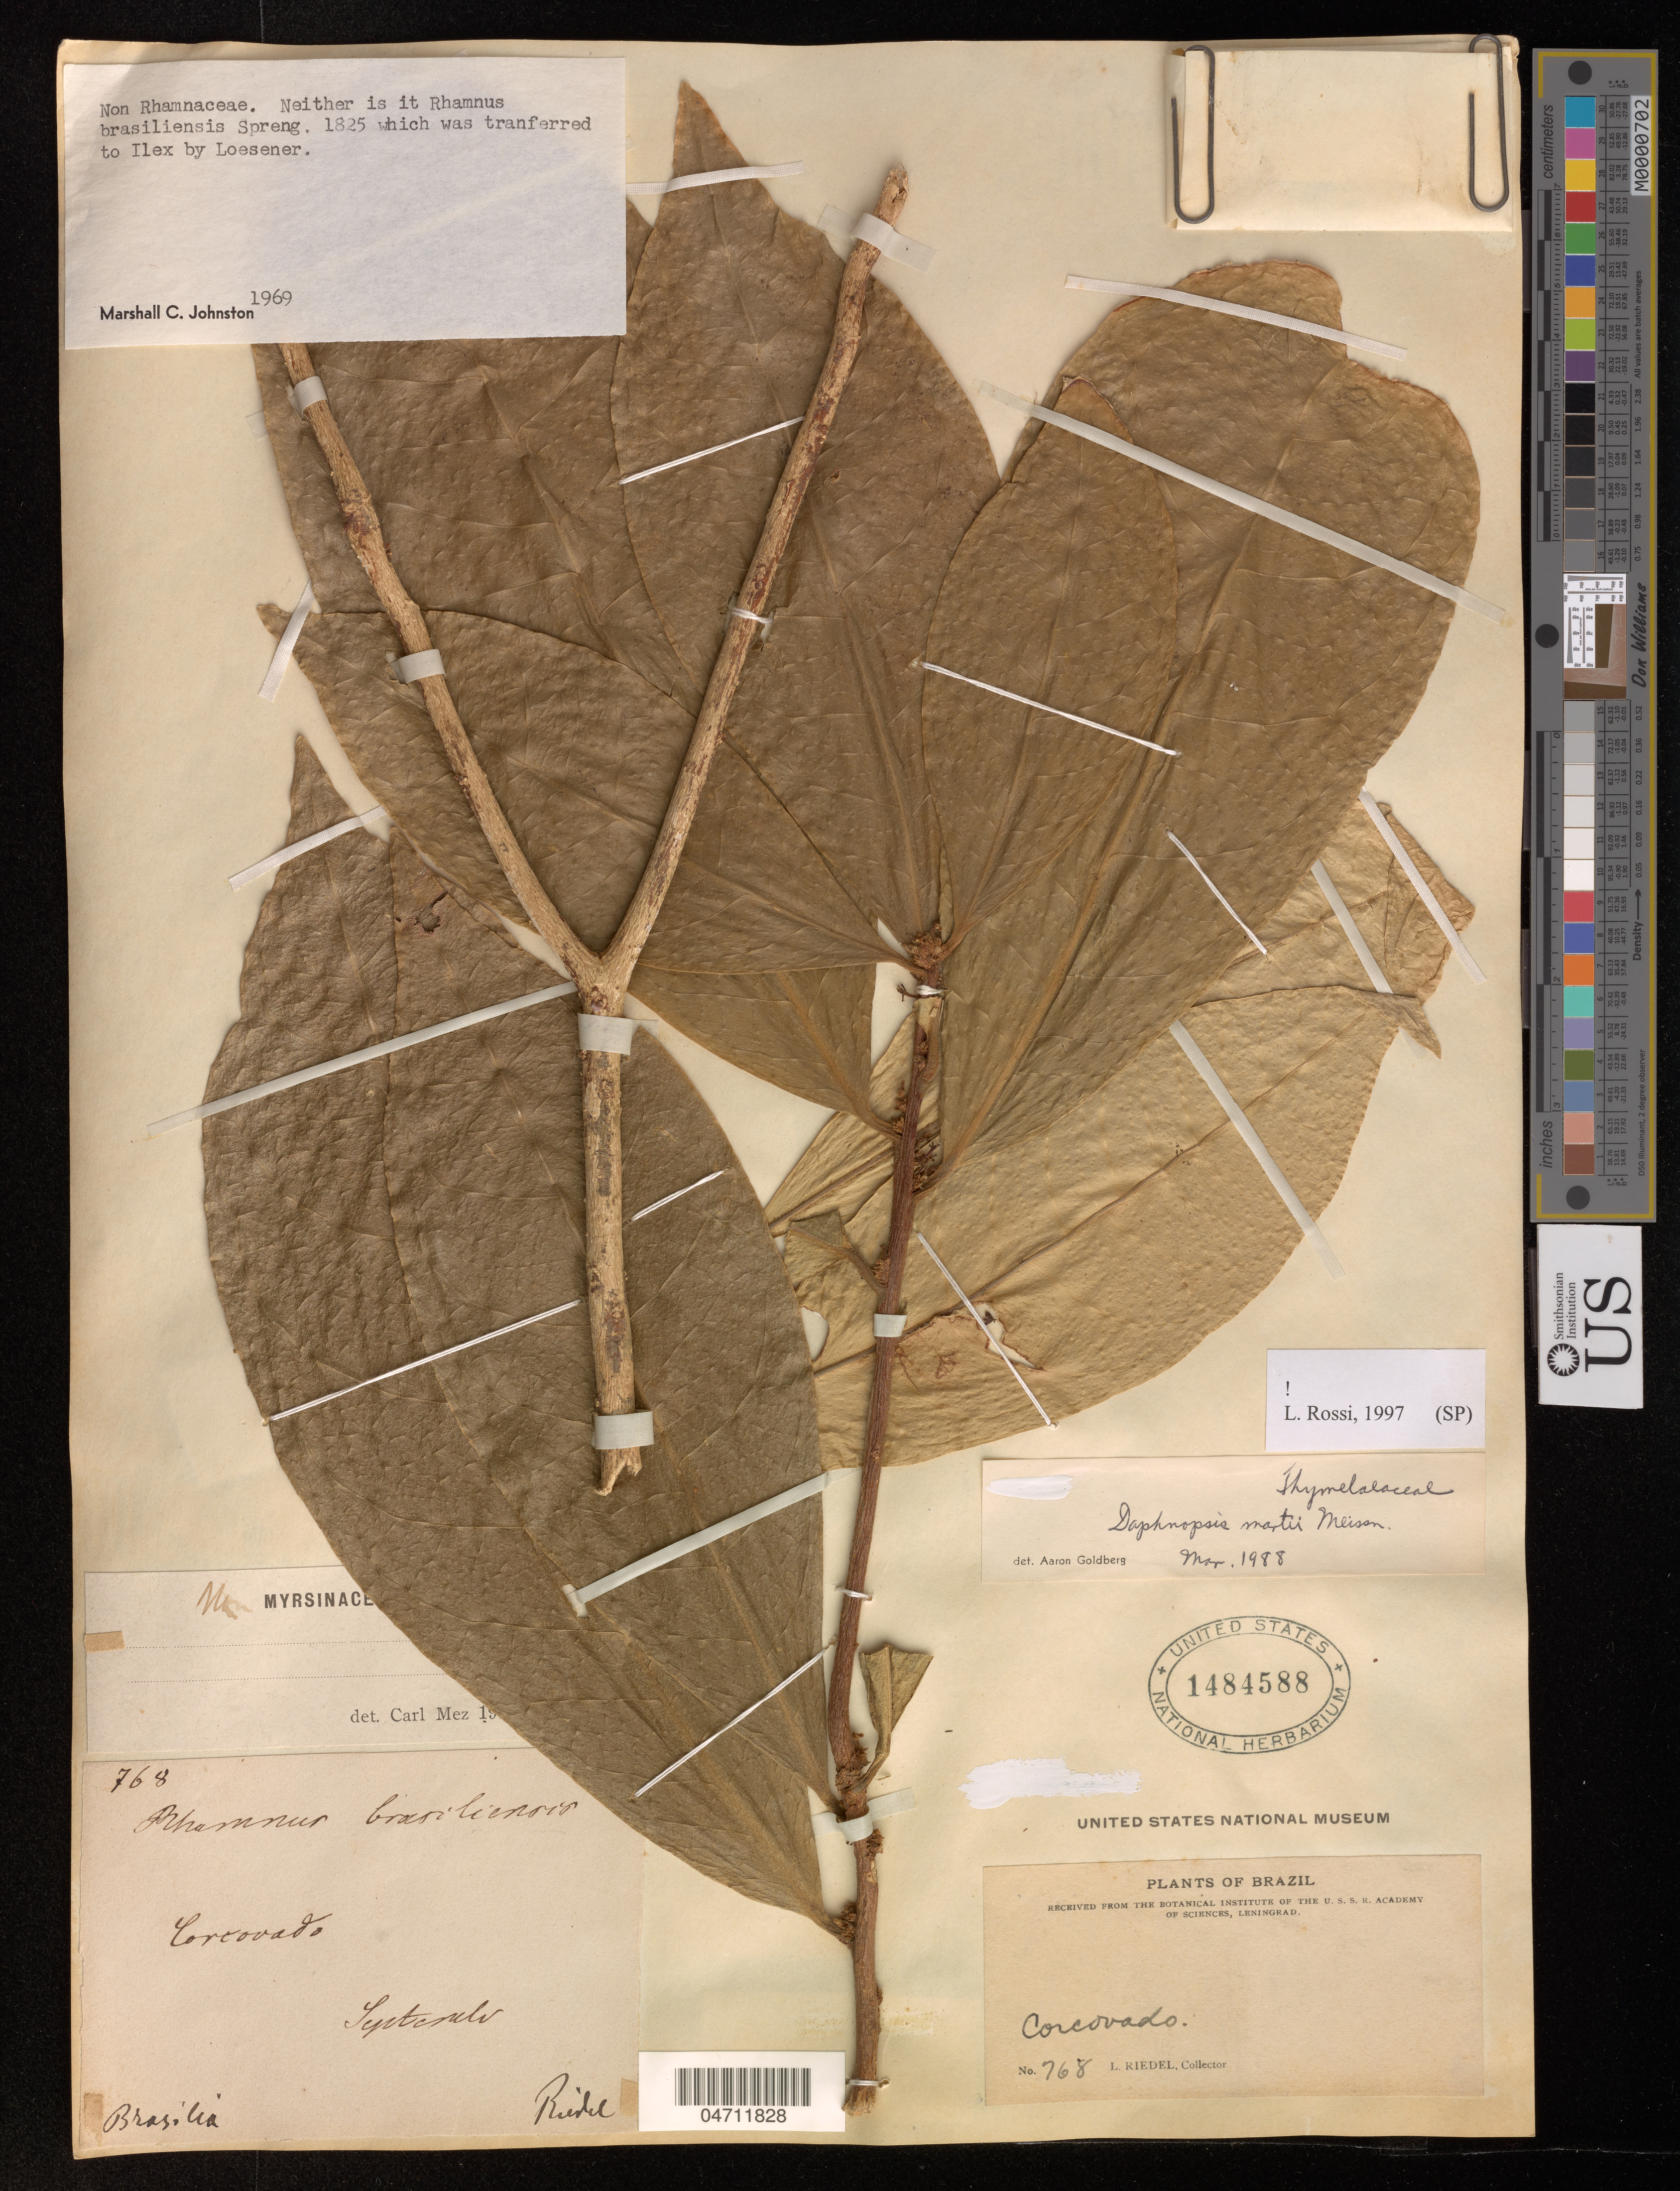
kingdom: Plantae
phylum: Tracheophyta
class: Magnoliopsida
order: Malvales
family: Thymelaeaceae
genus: Daphnopsis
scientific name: Daphnopsis martii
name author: R. Meissn.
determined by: Rossi, L.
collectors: Riedel, --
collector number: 768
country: Brazil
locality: Brasilia.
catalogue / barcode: US 1484588